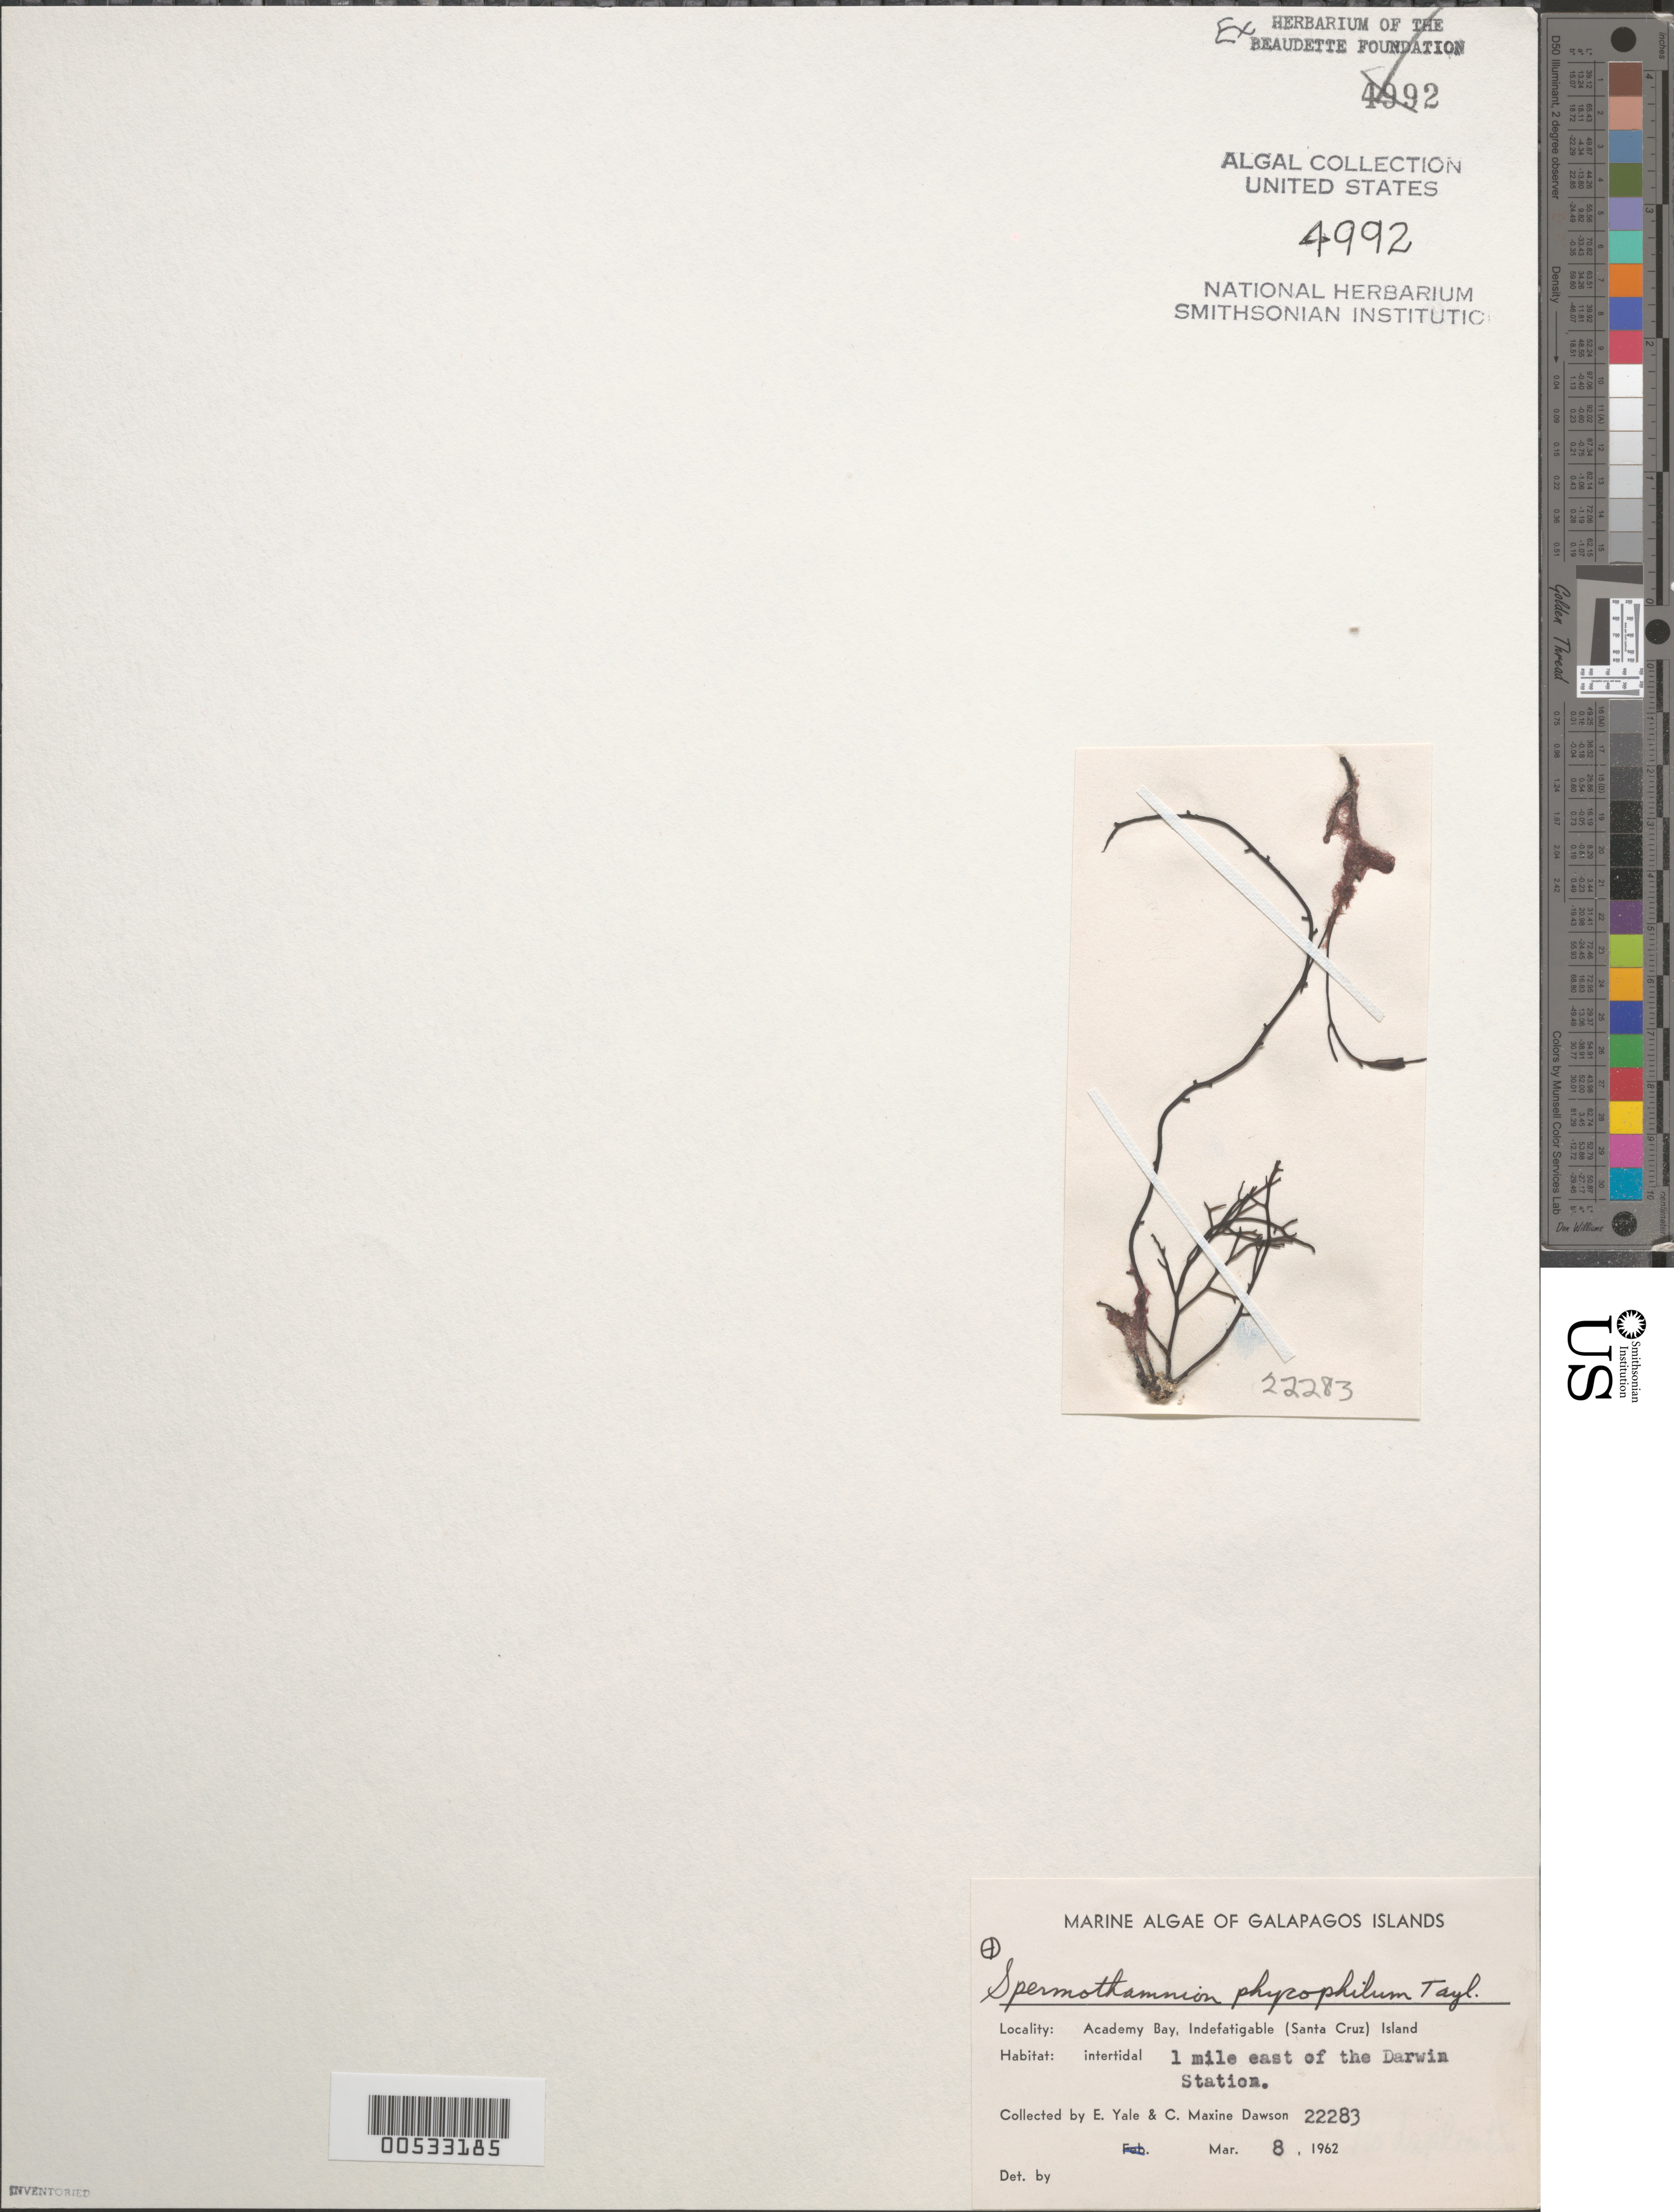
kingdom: Plantae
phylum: Rhodophyta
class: Florideophyceae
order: Ceramiales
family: Wrangeliaceae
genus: Tiffaniella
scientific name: Tiffaniella phycophila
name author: (W.R. Taylor) Gordon-Mills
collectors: E. Y. Dawson & C. M. Dawson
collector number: EYD 22283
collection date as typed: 08 Mar 1962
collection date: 1962-03-08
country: Ecuador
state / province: Colón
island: Santa Cruz [Indefatigable, Chaves]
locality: Academy Bay 1 mile E of Darwin Station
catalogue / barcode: US 4992